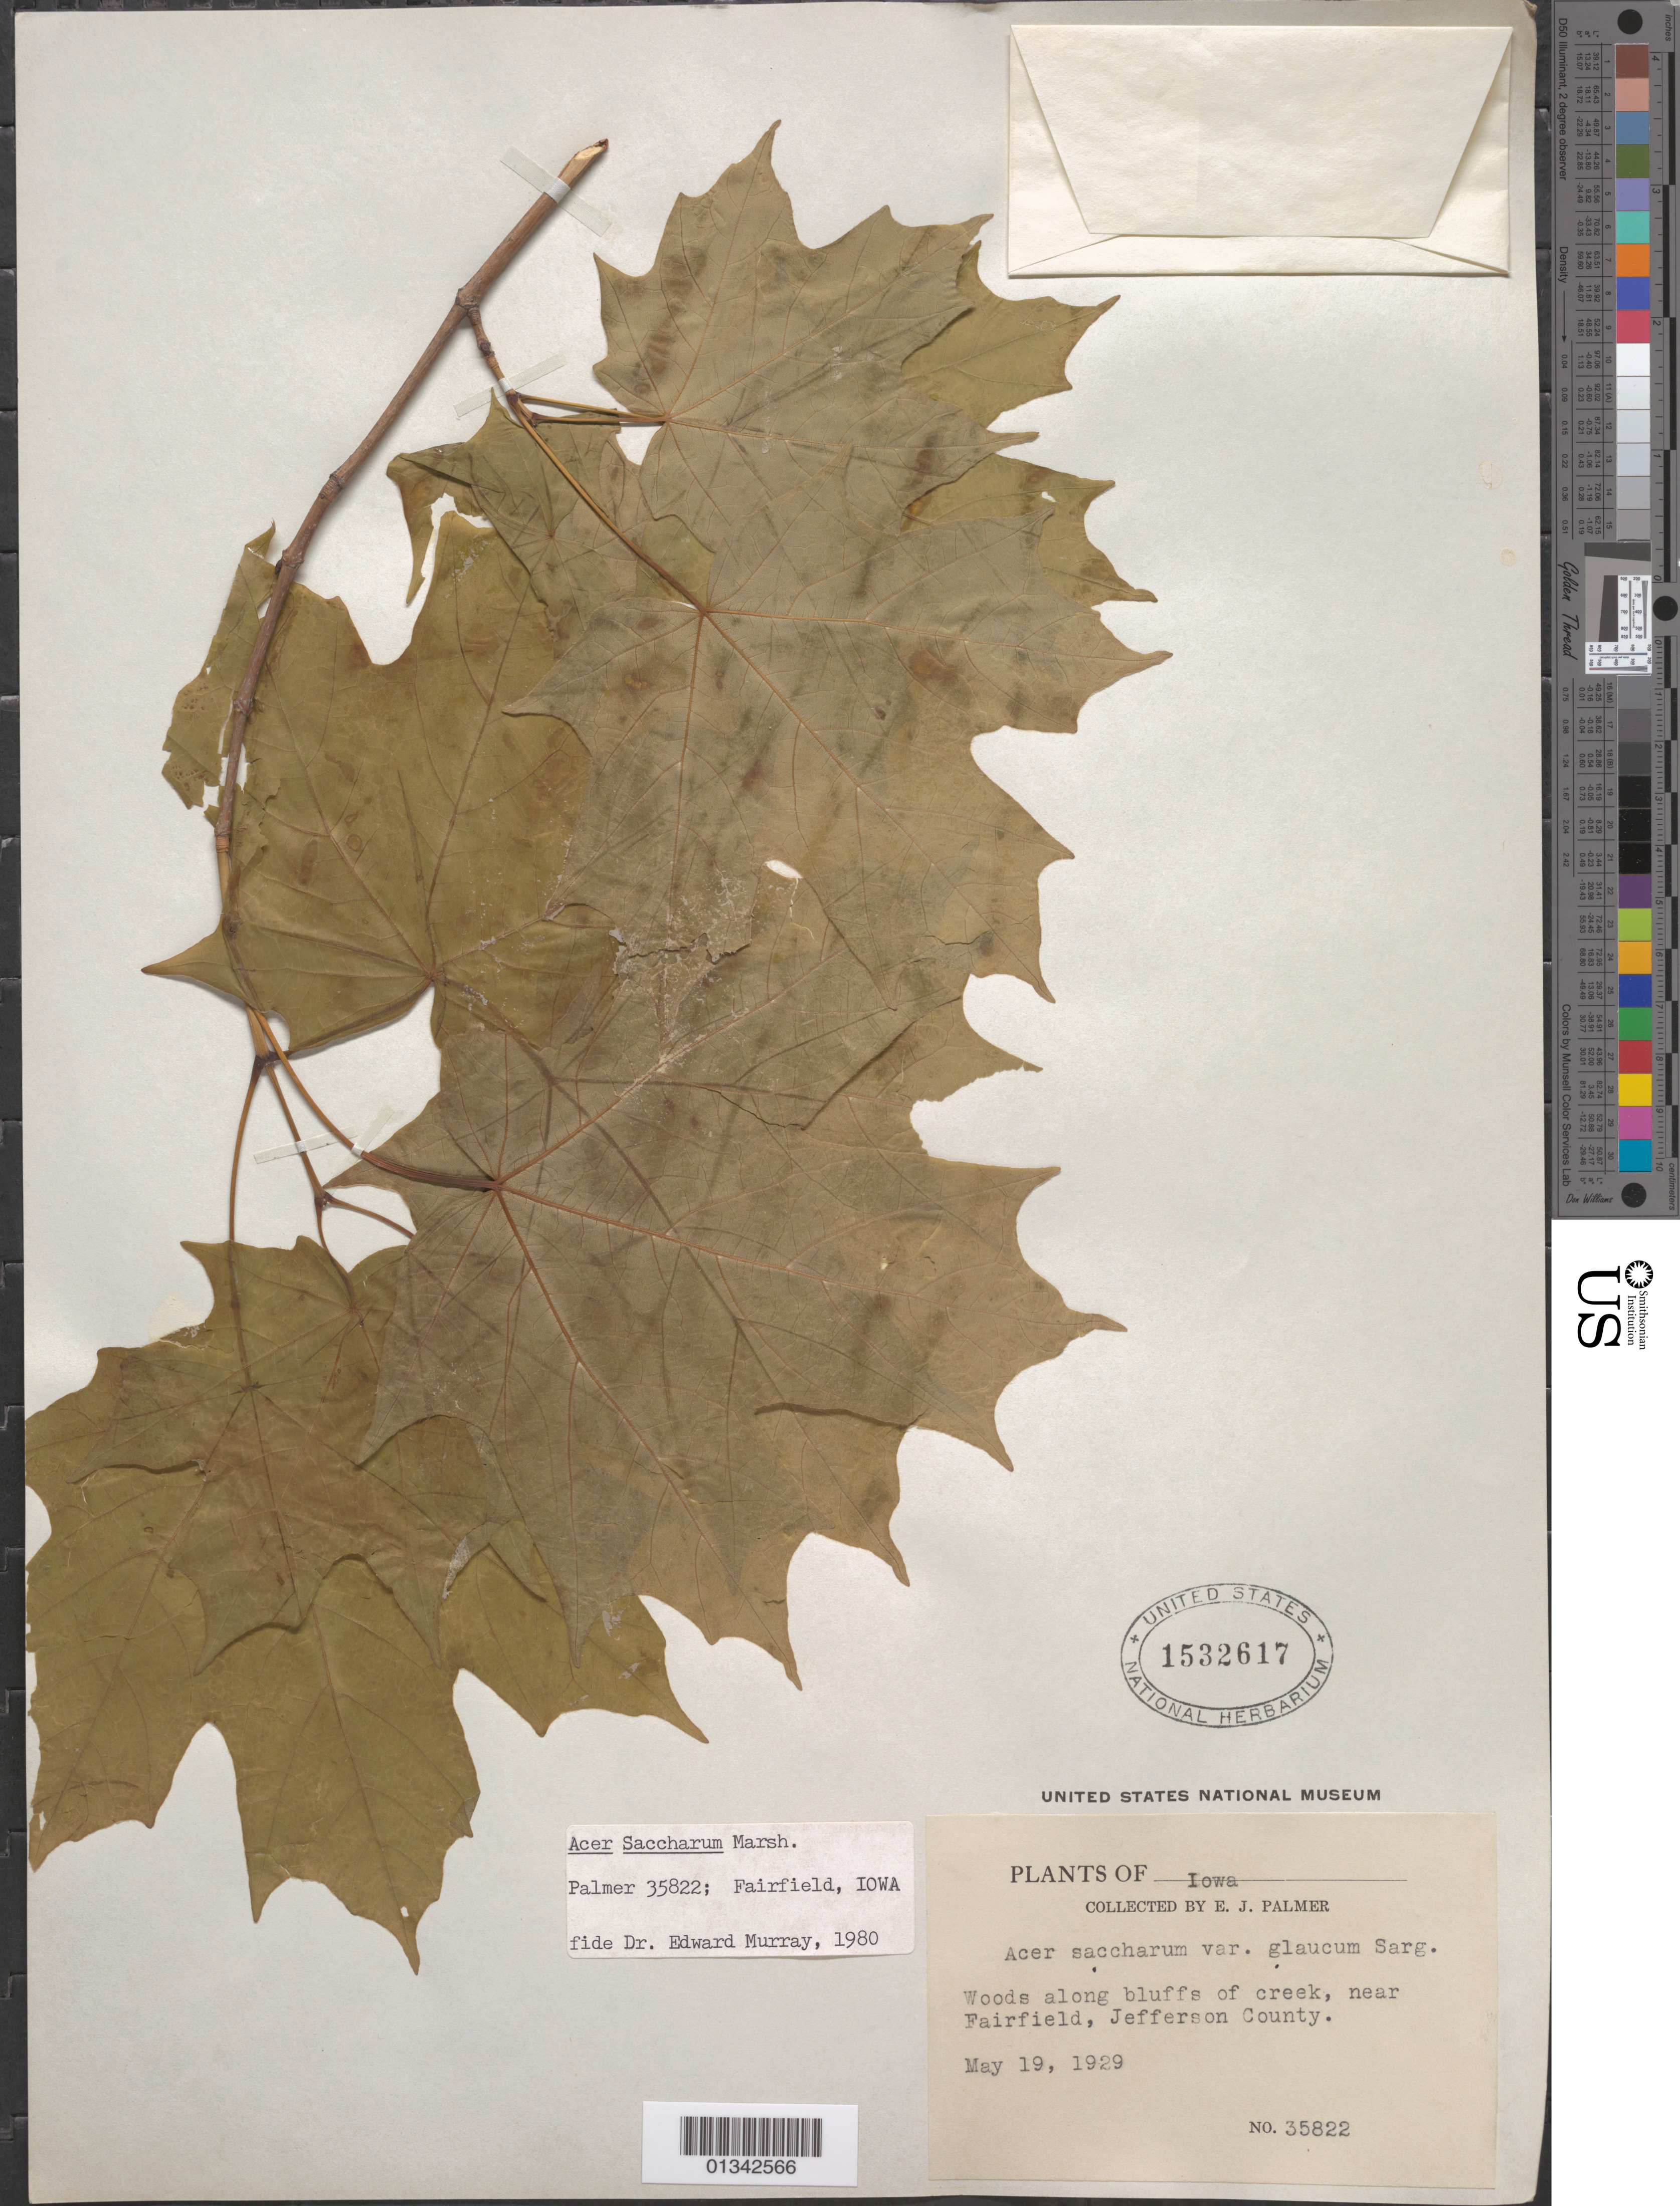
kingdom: Plantae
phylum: Tracheophyta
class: Magnoliopsida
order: Sapindales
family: Sapindaceae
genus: Acer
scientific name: Acer saccharum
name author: Marshall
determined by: Murray, Edward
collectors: E. J. Palmer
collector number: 35822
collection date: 1929-05-19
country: United States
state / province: Iowa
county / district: Jefferson County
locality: Fairfield, Jefferson County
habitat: Woods along bluffs of creek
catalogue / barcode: US 1523617